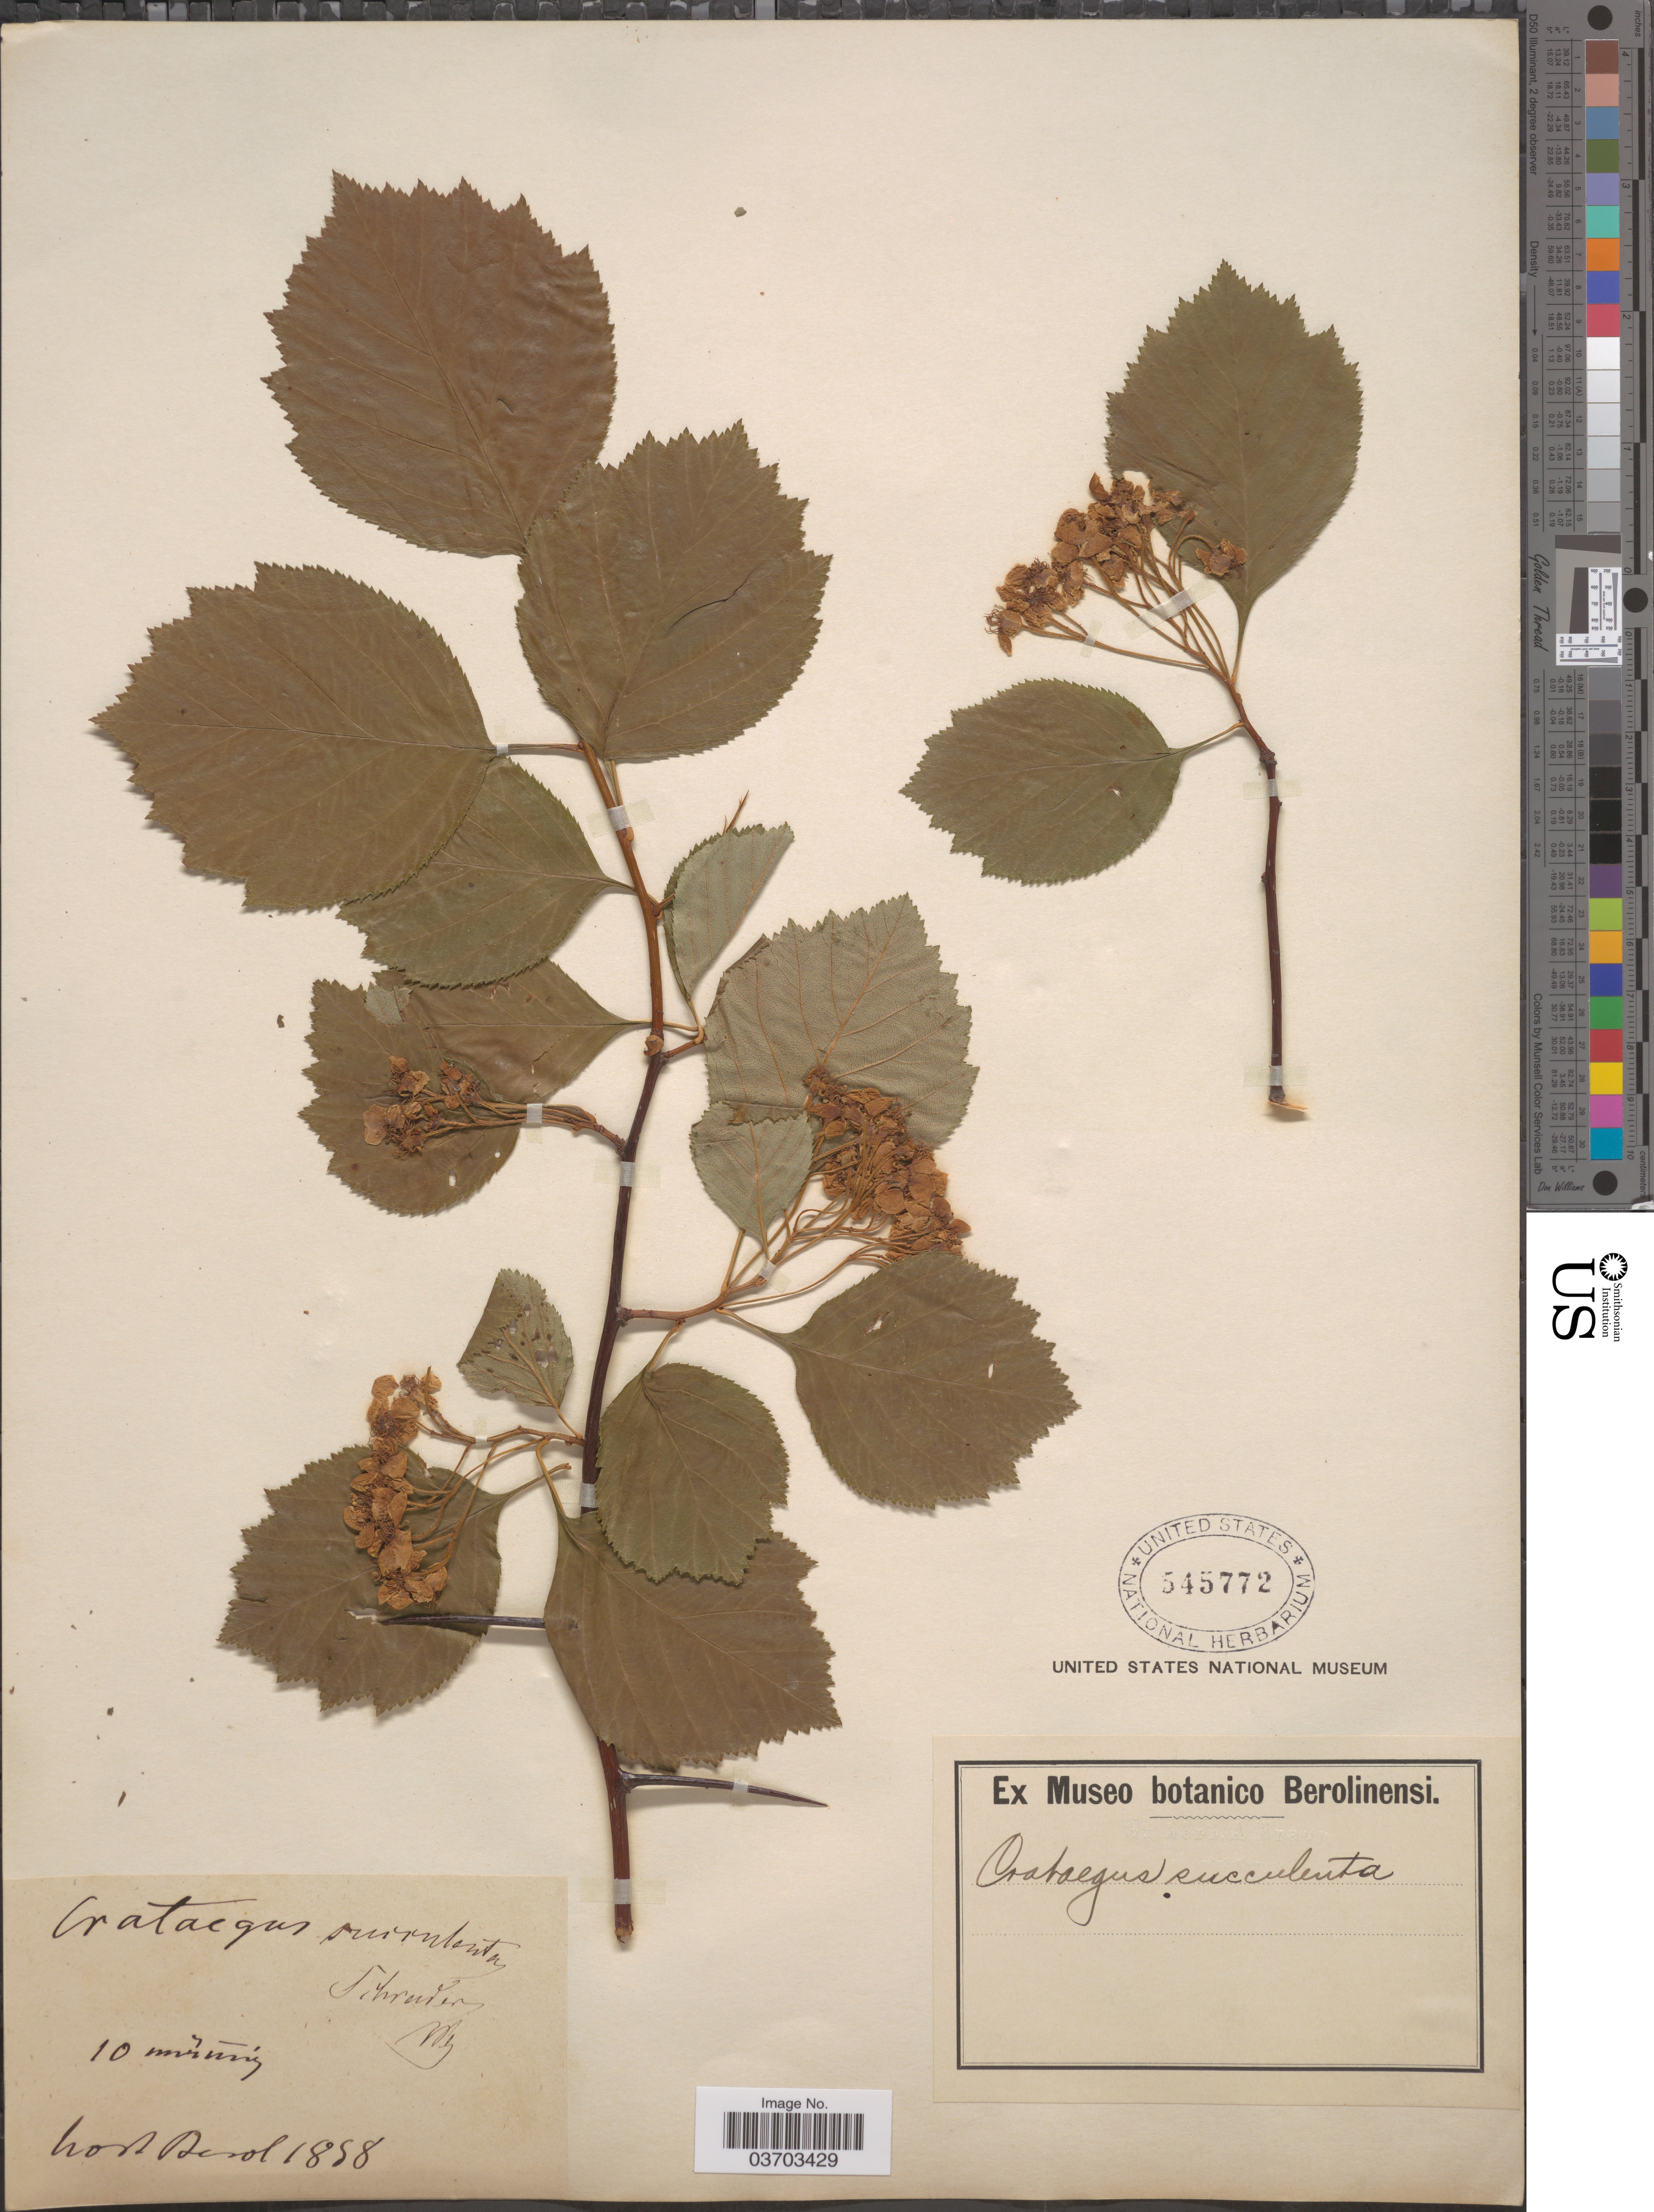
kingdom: Plantae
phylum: Tracheophyta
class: Magnoliopsida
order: Rosales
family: Rosaceae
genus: Crataegus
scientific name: Crataegus succulenta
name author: Schrad. ex Link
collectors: ex Museo Botanico Berolinensi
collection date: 1858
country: Germany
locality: Hort Berol.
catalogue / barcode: US 545772